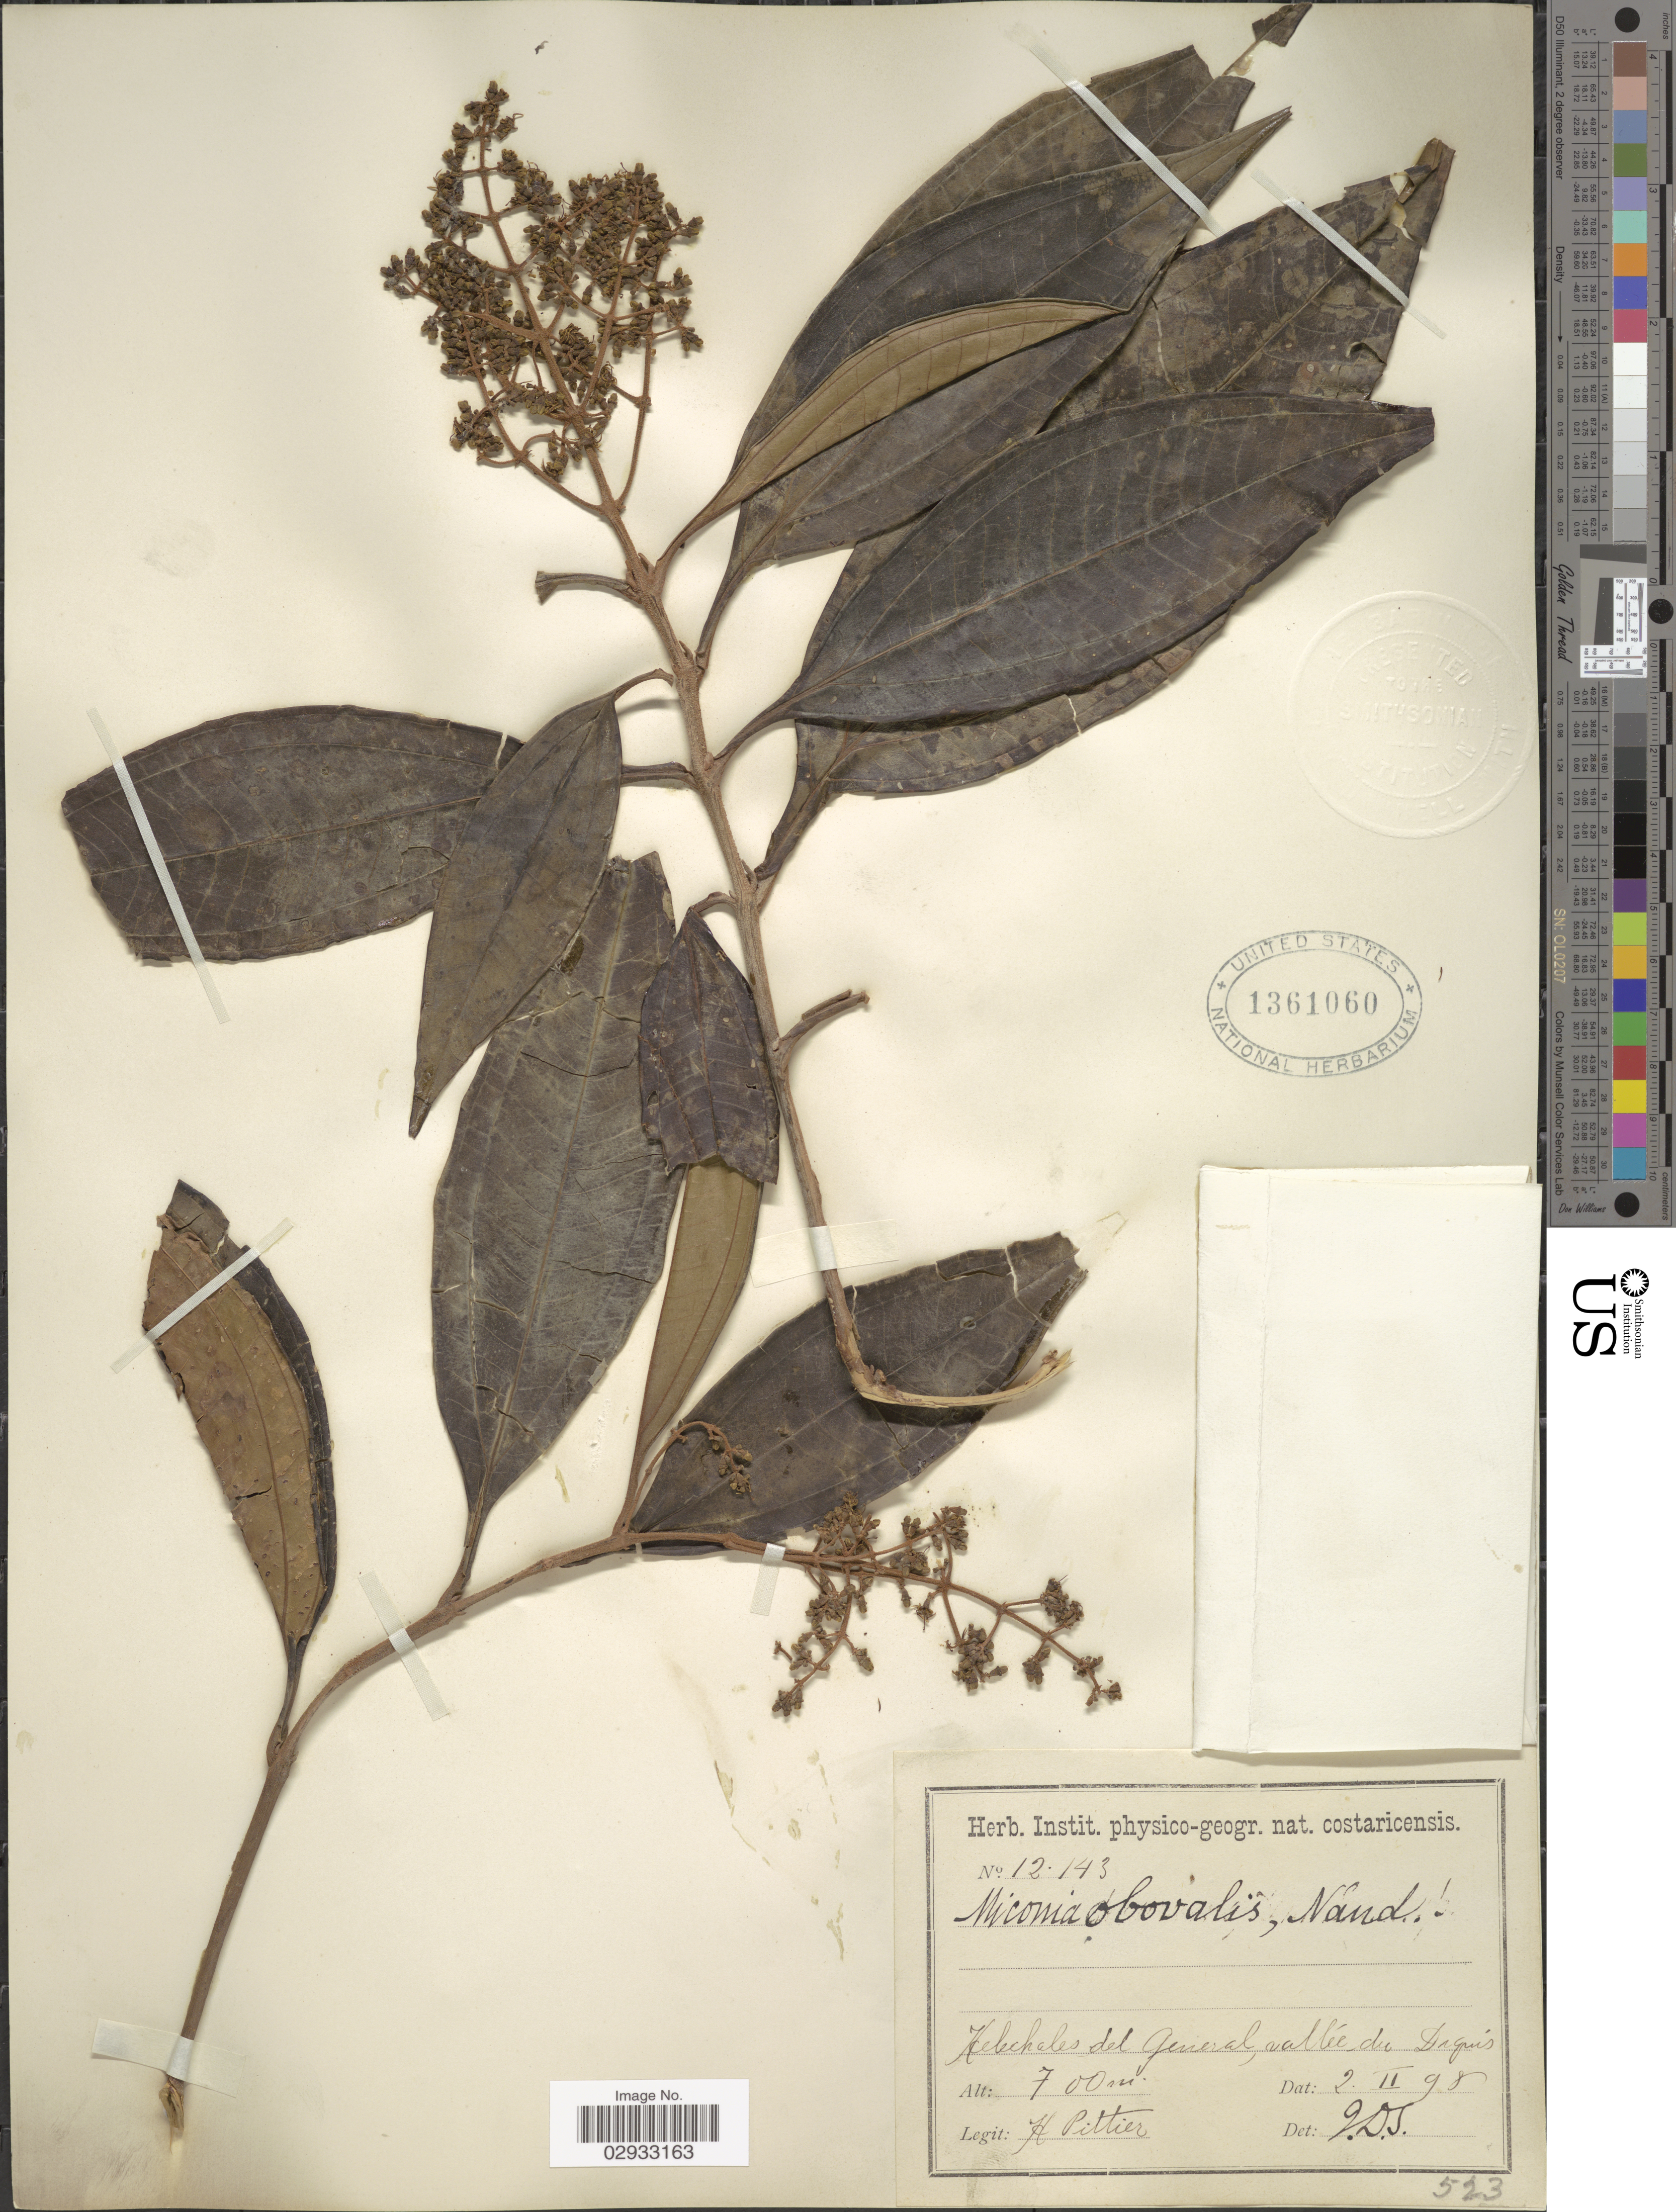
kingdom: Plantae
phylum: Tracheophyta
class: Magnoliopsida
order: Myrtales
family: Melastomataceae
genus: Miconia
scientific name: Miconia pteropoda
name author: Benth.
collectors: H. F. Pittier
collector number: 12143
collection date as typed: Transcribed d/m/y: 2/2/98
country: Costa Rica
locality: Helechales del General, valleé du Diquís.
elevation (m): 700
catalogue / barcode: US 1361060